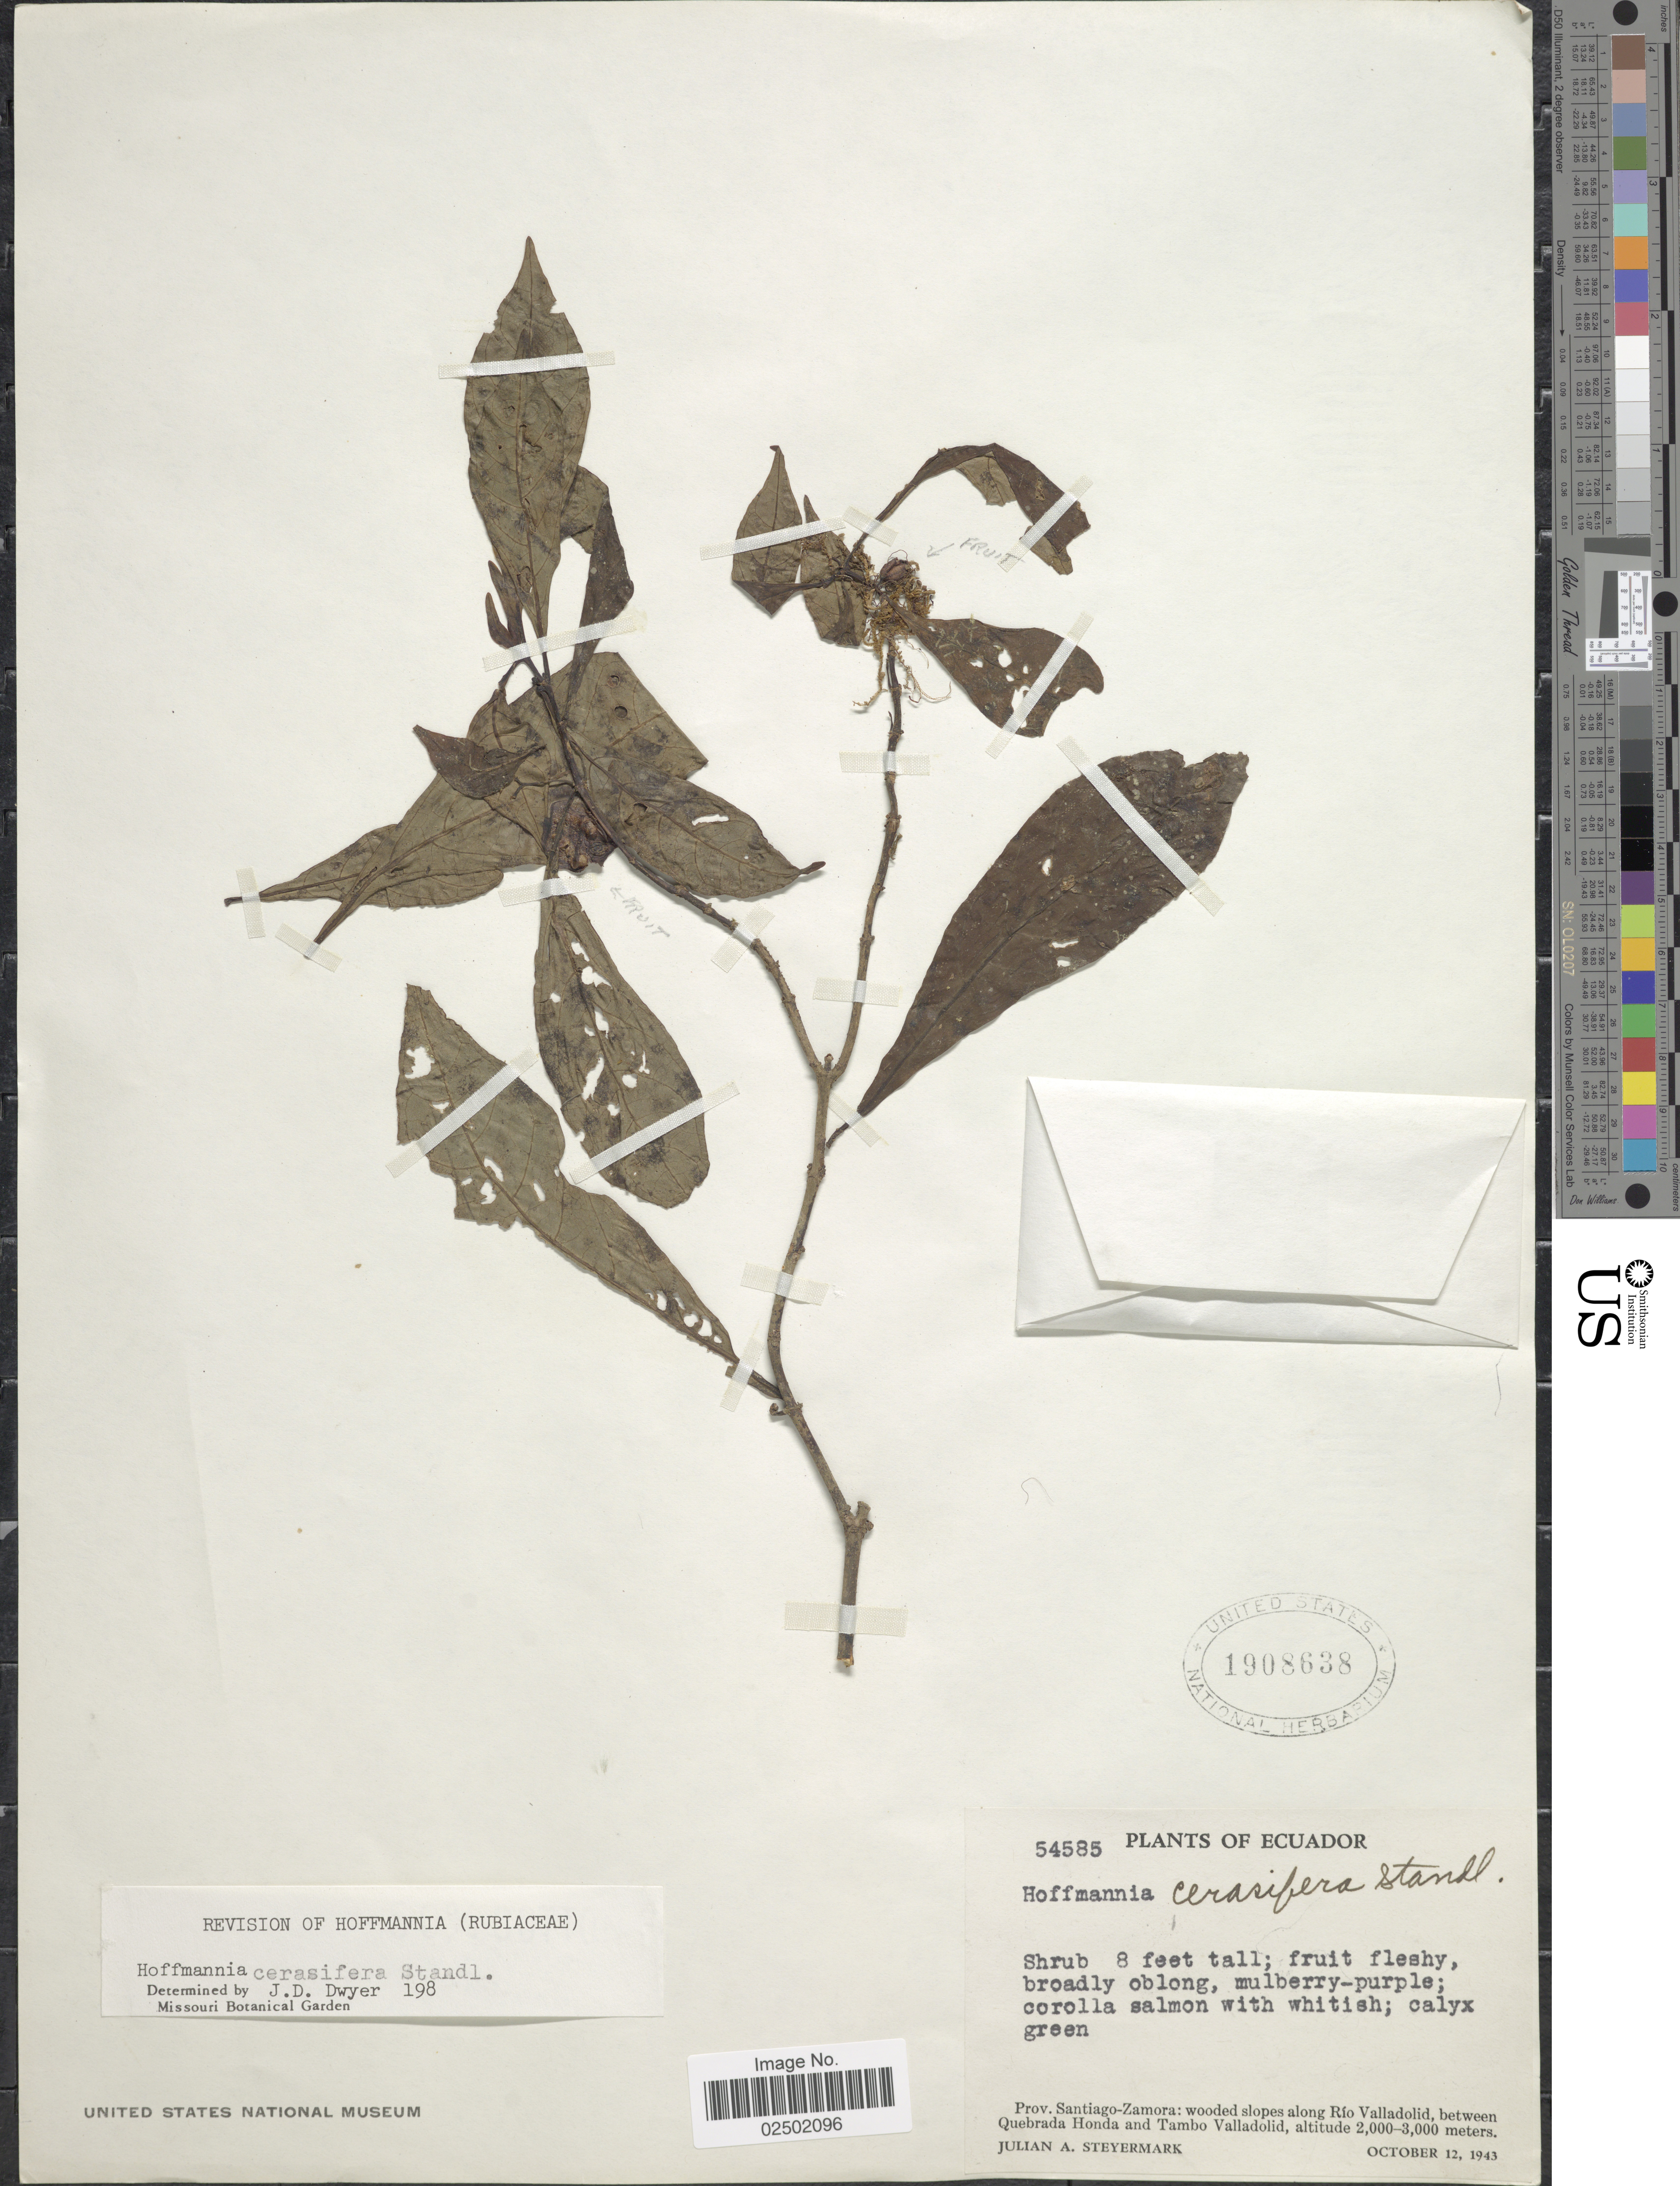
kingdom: Plantae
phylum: Tracheophyta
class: Magnoliopsida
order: Gentianales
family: Rubiaceae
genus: Hoffmannia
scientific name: Hoffmannia cerasifera Standl. sp. nov. ined.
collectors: J. Steyermark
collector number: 54585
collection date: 1943-10-12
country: Ecuador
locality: Prov. Santiago-Zamora: wooded slopes along Rio Valladolid, between Quebrada Honda and Tambo Valladolid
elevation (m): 2000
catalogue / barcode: US 1908638